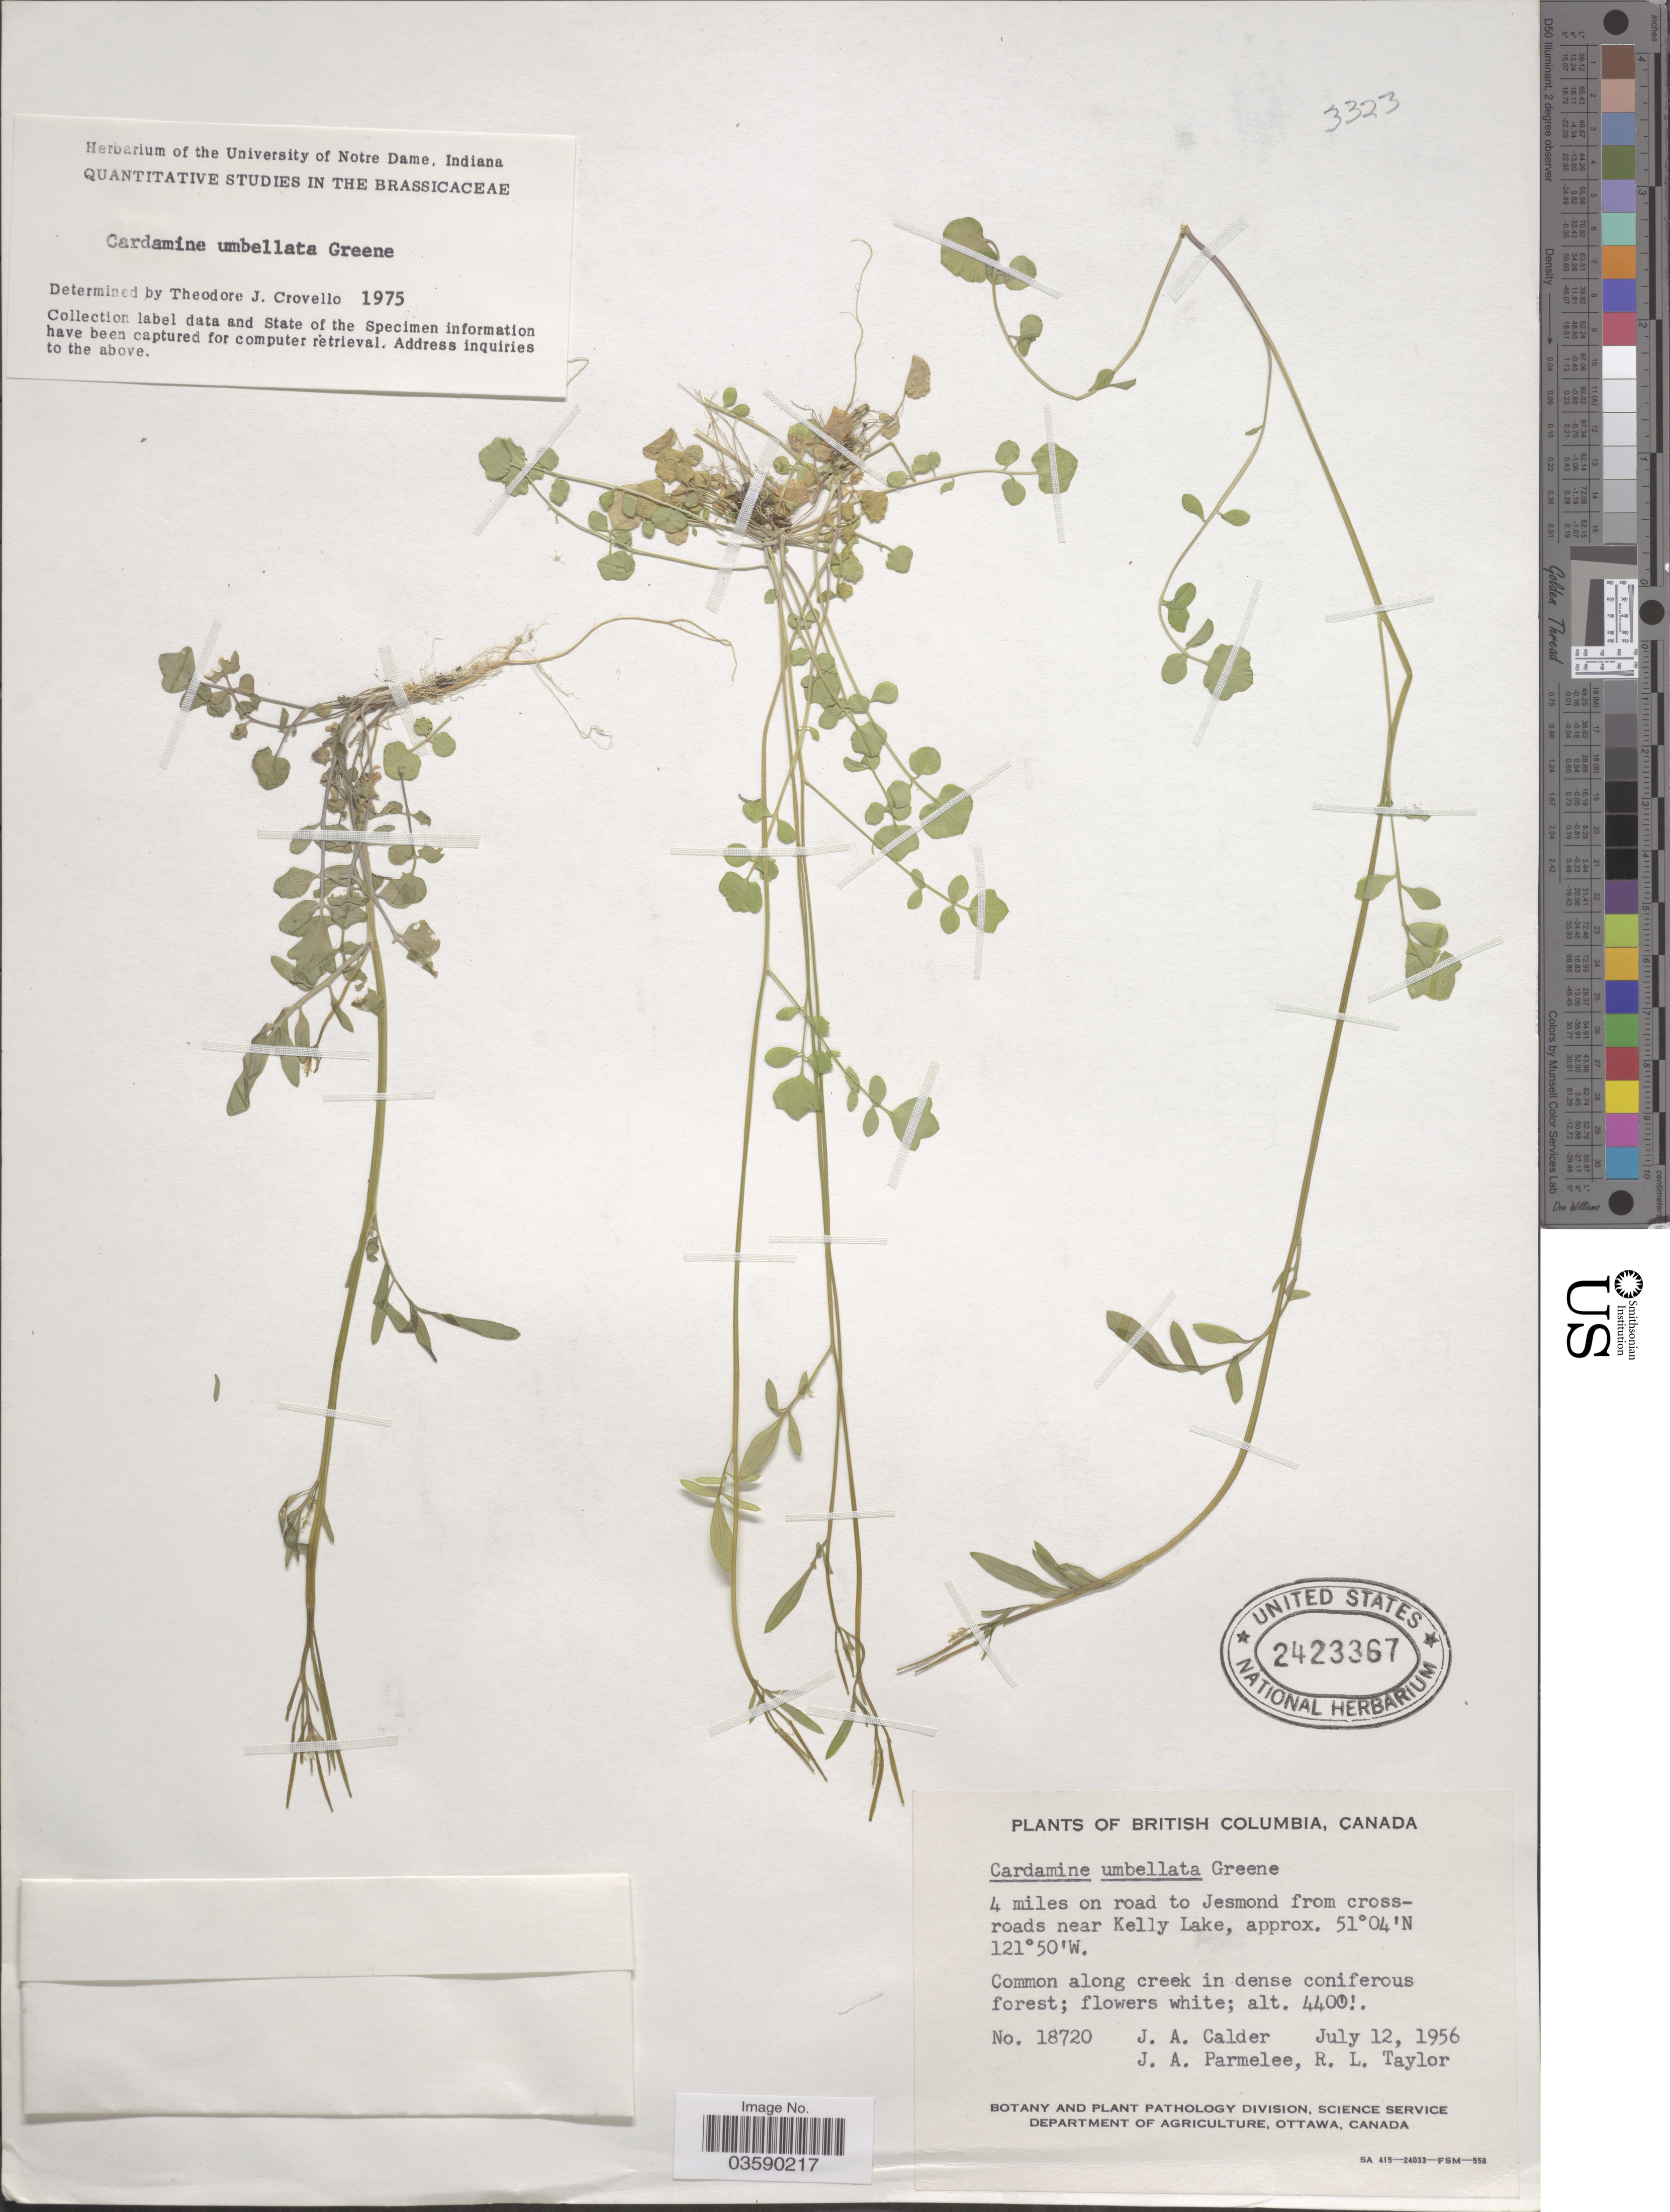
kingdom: Plantae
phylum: Tracheophyta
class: Magnoliopsida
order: Brassicales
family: Brassicaceae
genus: Cardamine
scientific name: Cardamine umbellata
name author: Greene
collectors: J. A. Calder, J. A. Parmelee & R. Taylor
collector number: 18720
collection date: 1956-07-12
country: Canada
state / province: British Columbia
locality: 4 miles on road to Jesmond from crossroads near Kelly Lake.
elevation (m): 1341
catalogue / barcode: US 2423367